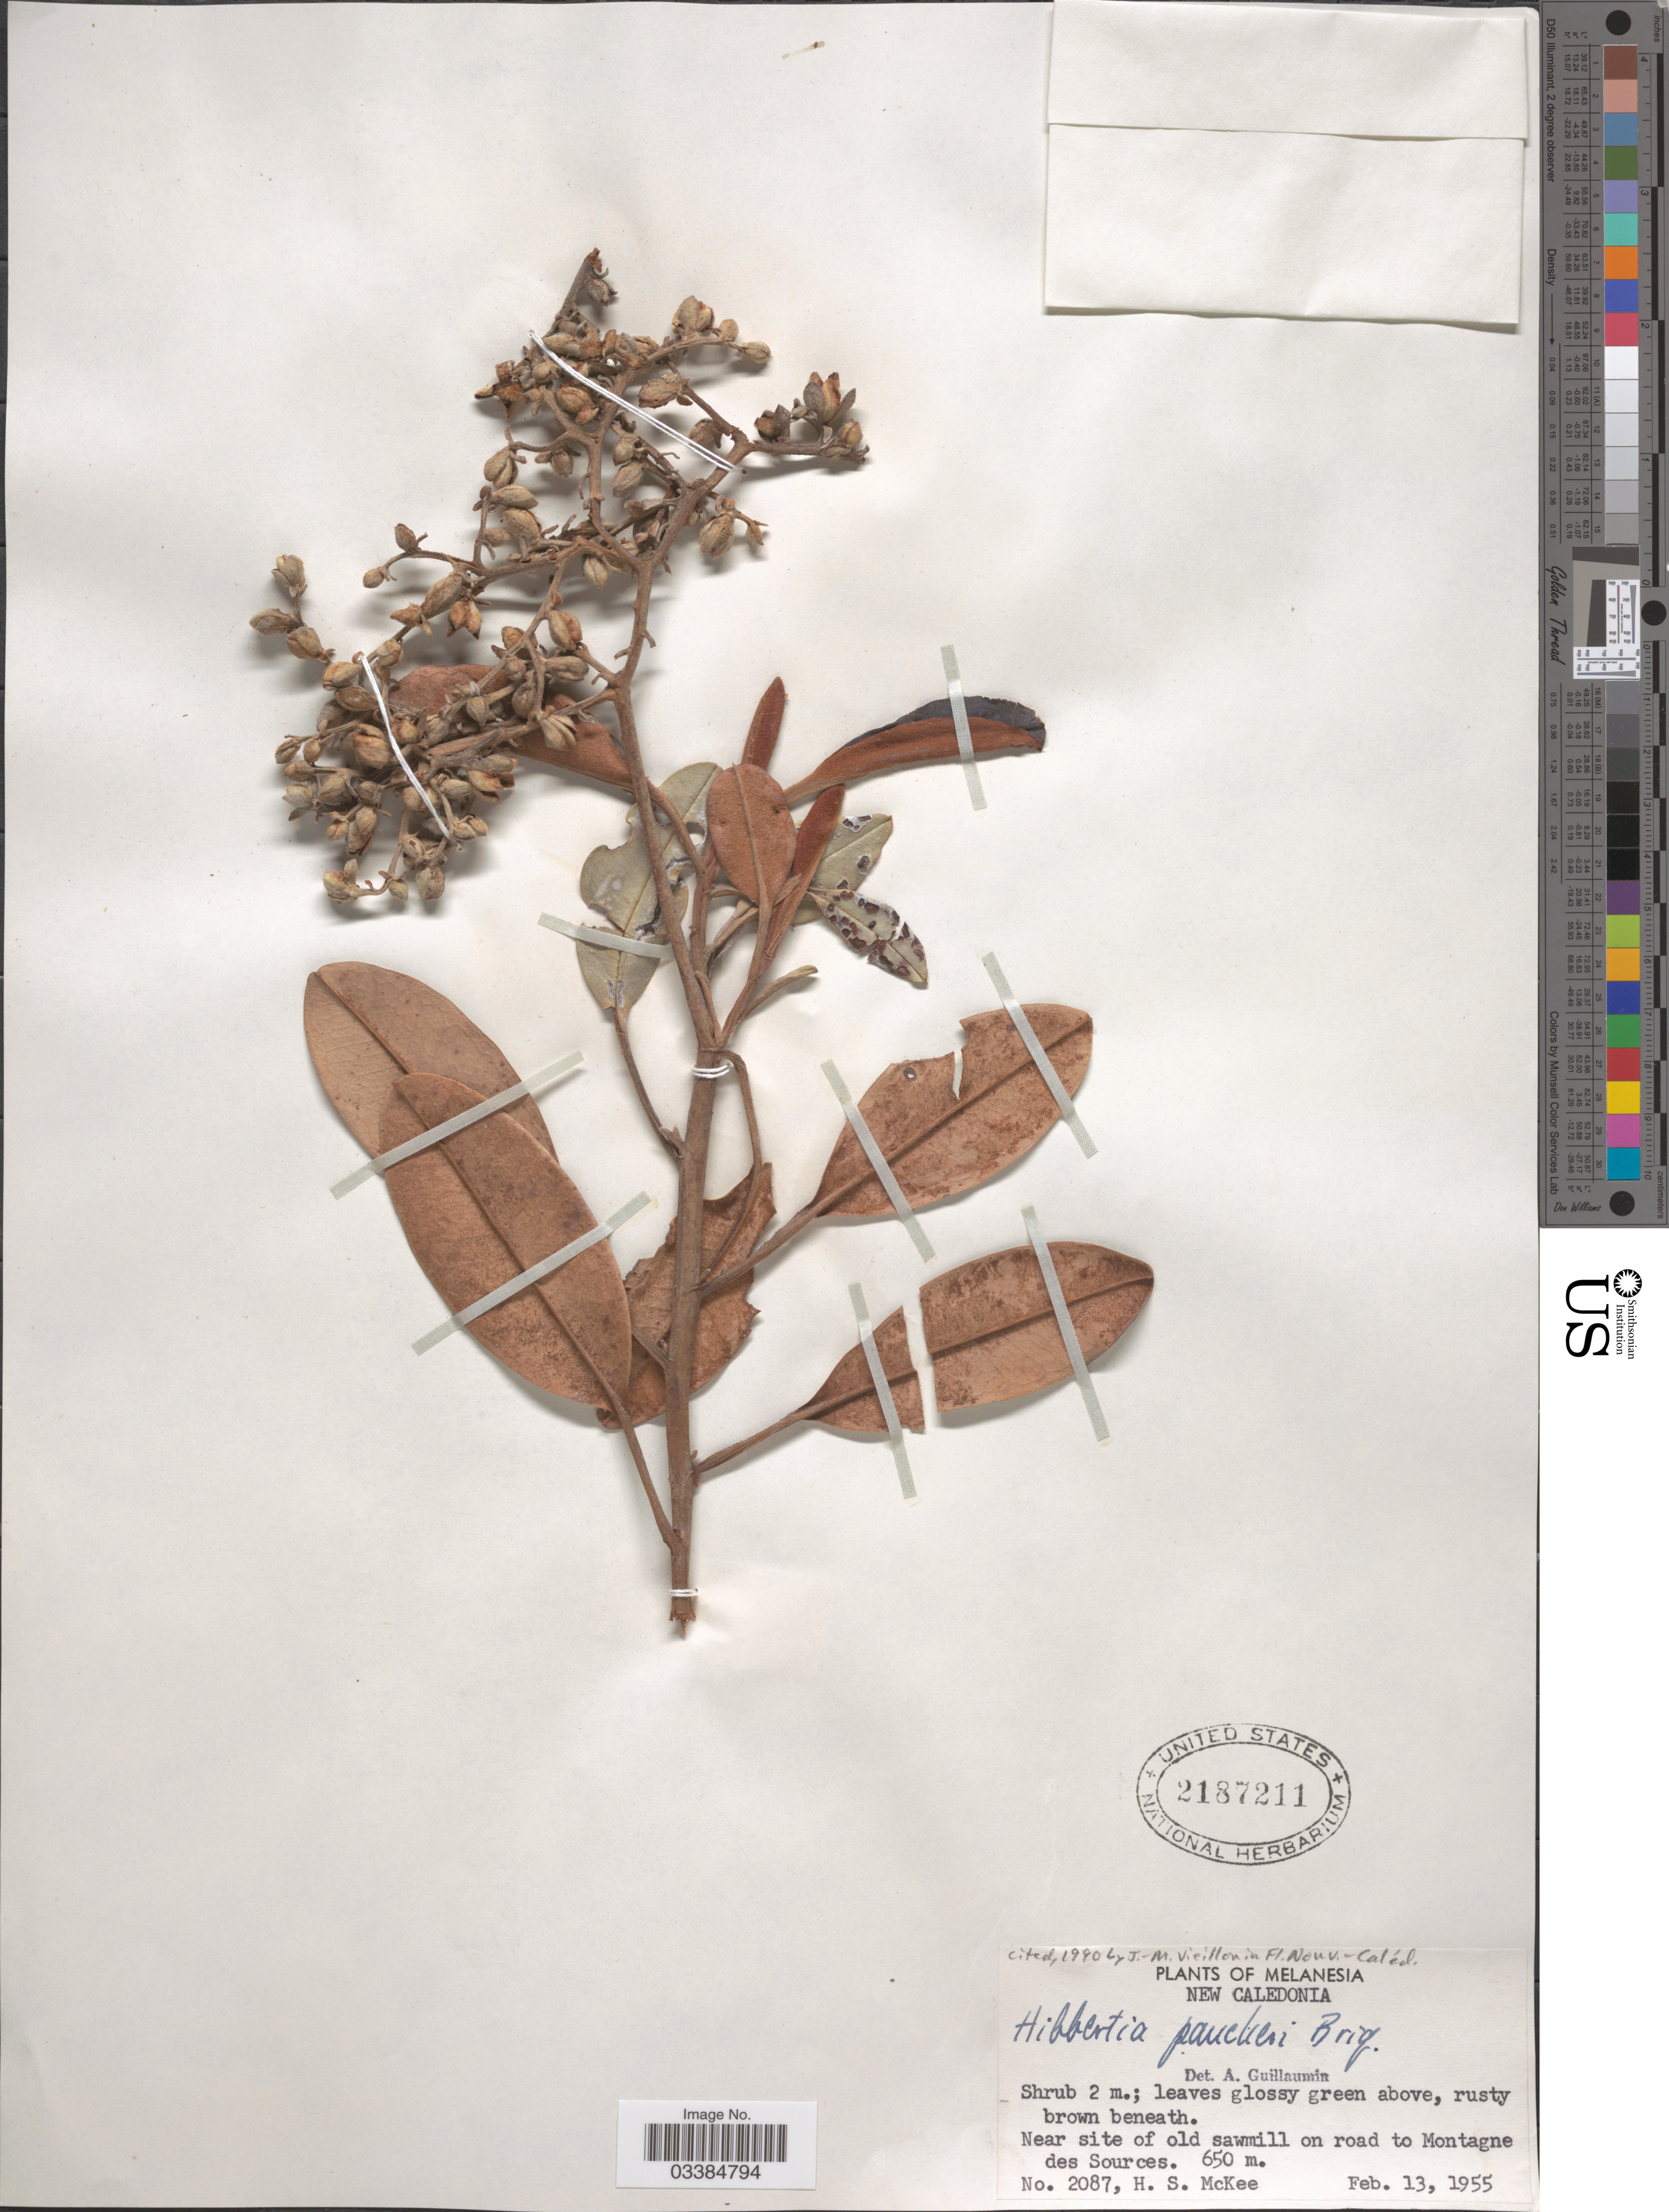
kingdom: Plantae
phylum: Tracheophyta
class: Magnoliopsida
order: Dilleniales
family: Dilleniaceae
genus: Hibbertia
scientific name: Hibbertia pancheri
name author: (Brongn. & Gris) Briq.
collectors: H. S. McKee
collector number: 2087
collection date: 1955-02-13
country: New Caledonia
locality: Melanesia, Near site of old sawmill on road to Montagne des Sources.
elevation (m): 650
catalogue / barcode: US 2187211